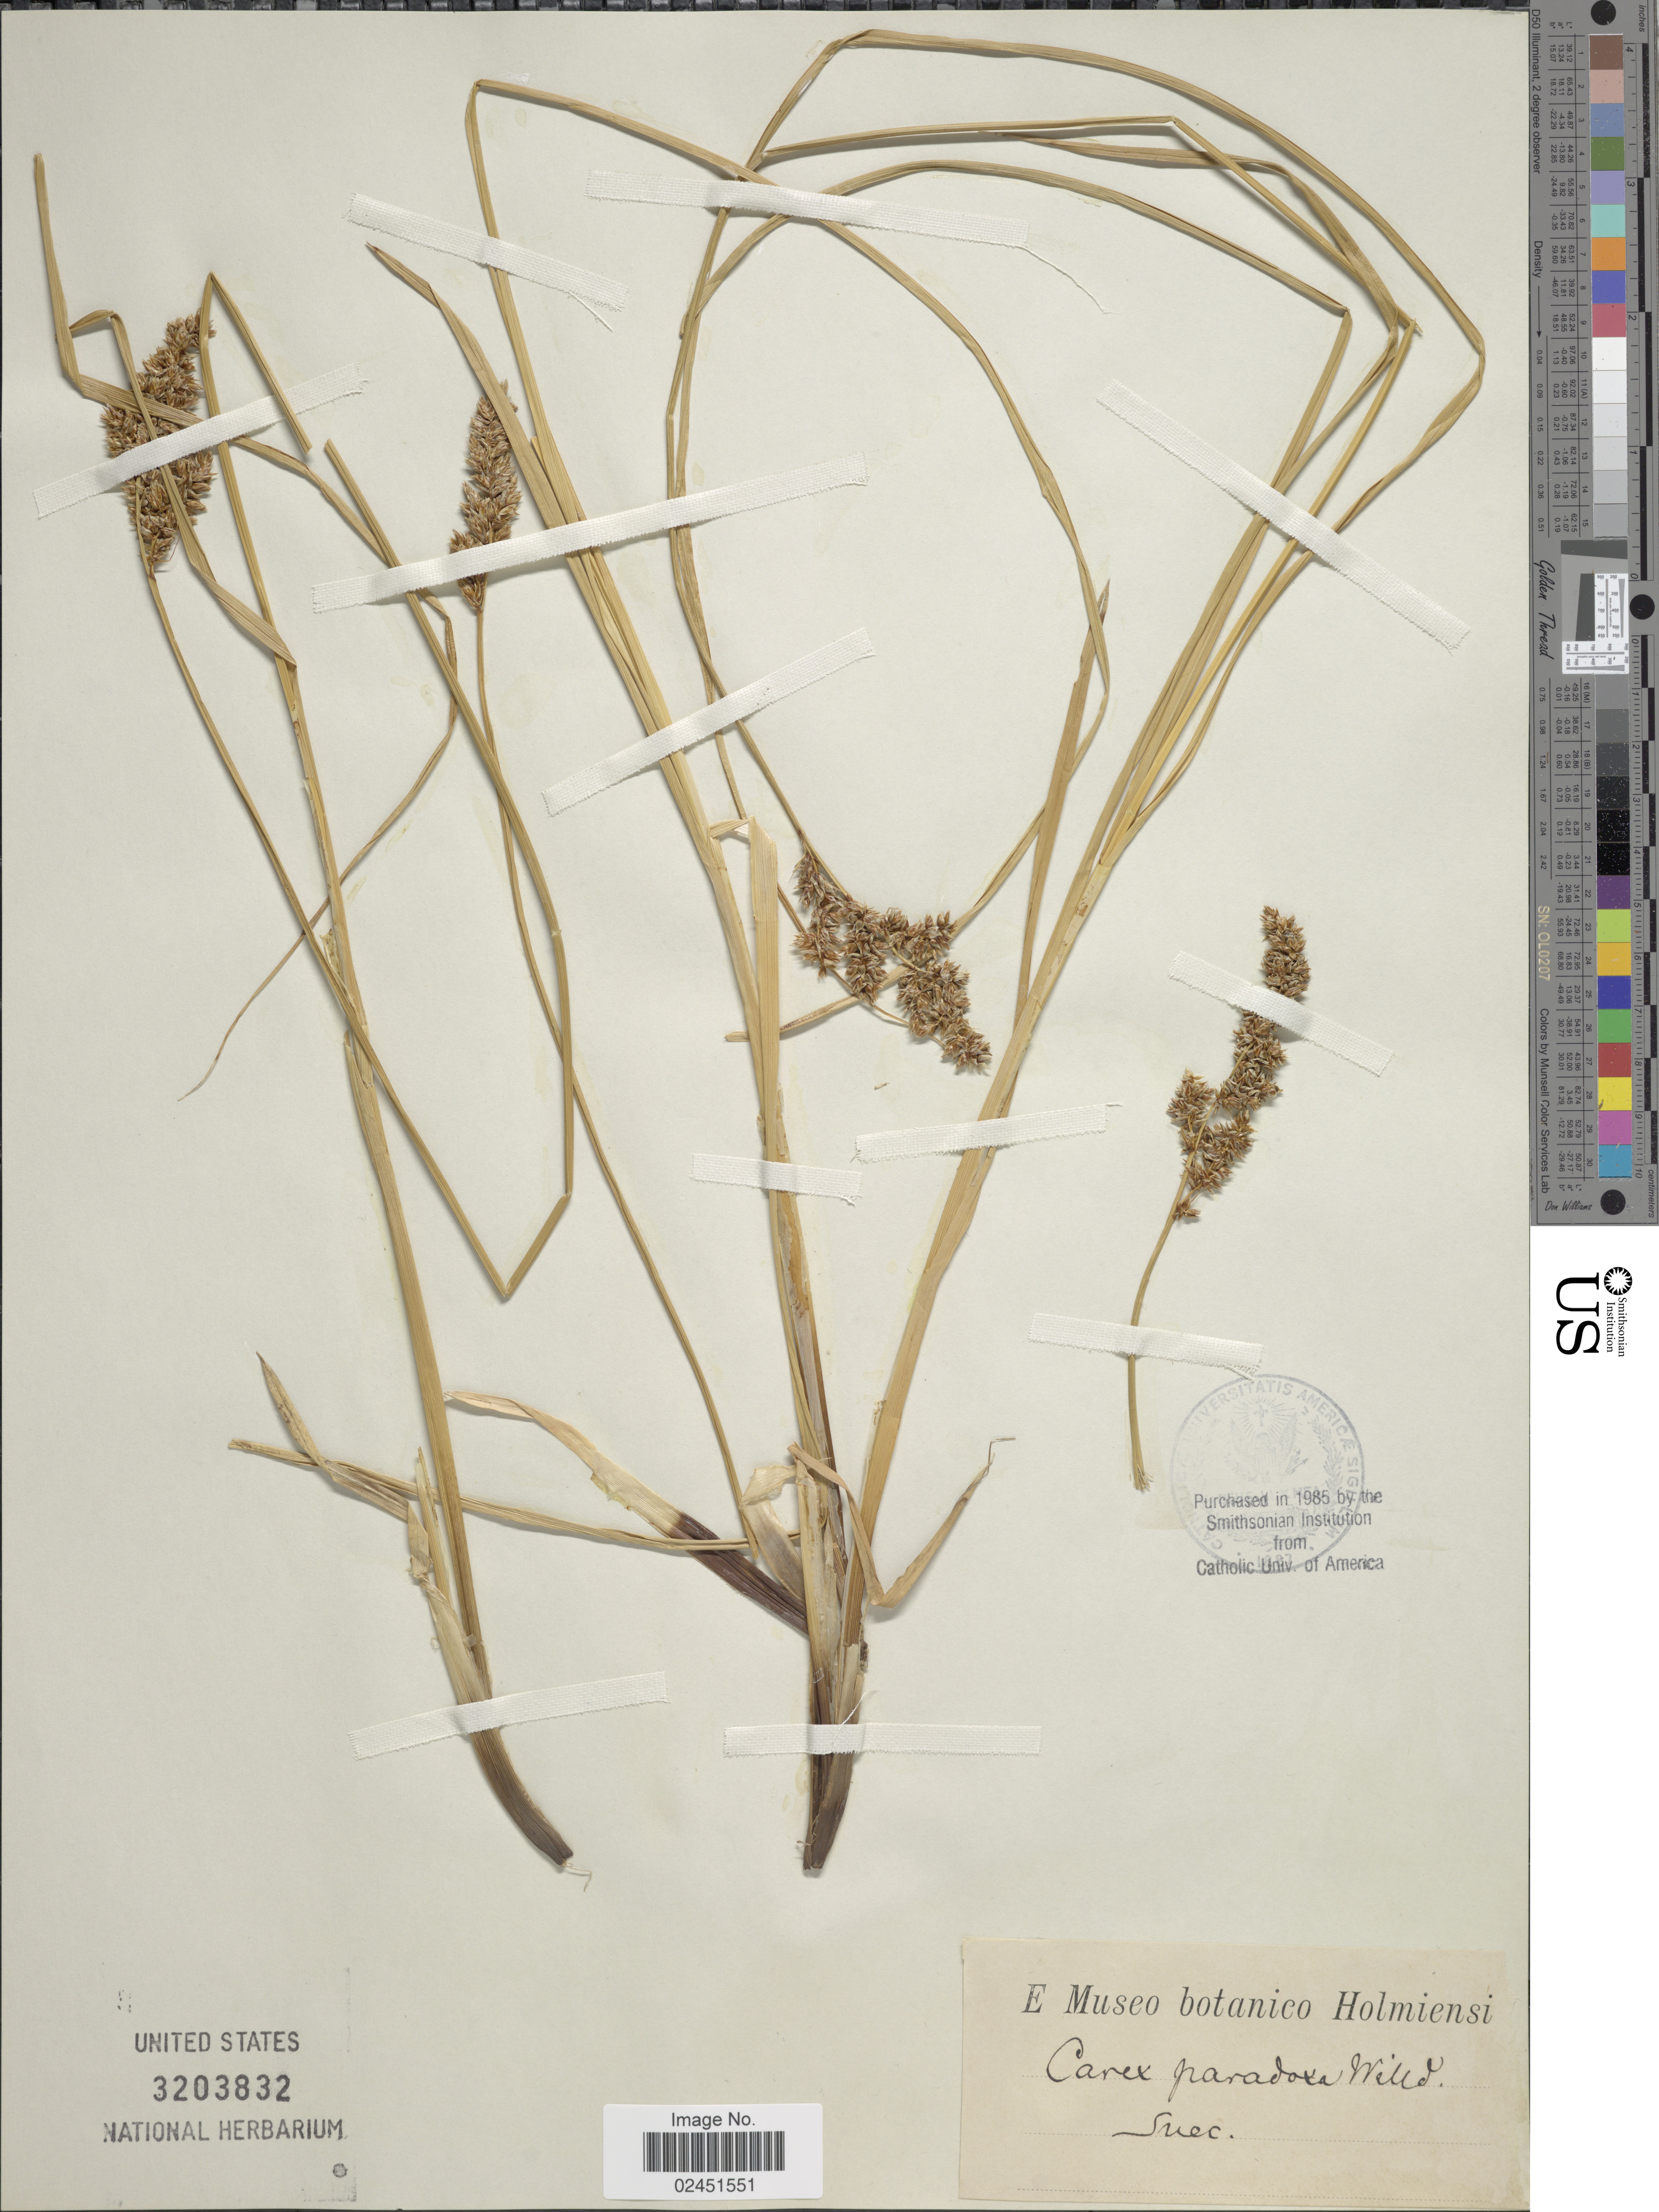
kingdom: Plantae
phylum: Tracheophyta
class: Liliopsida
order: Poales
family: Cyperaceae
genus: Carex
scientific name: Carex appropinquata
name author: Schumach.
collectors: ex Museo botan. Holmiensi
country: Sweden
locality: Suec.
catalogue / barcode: US 3203832